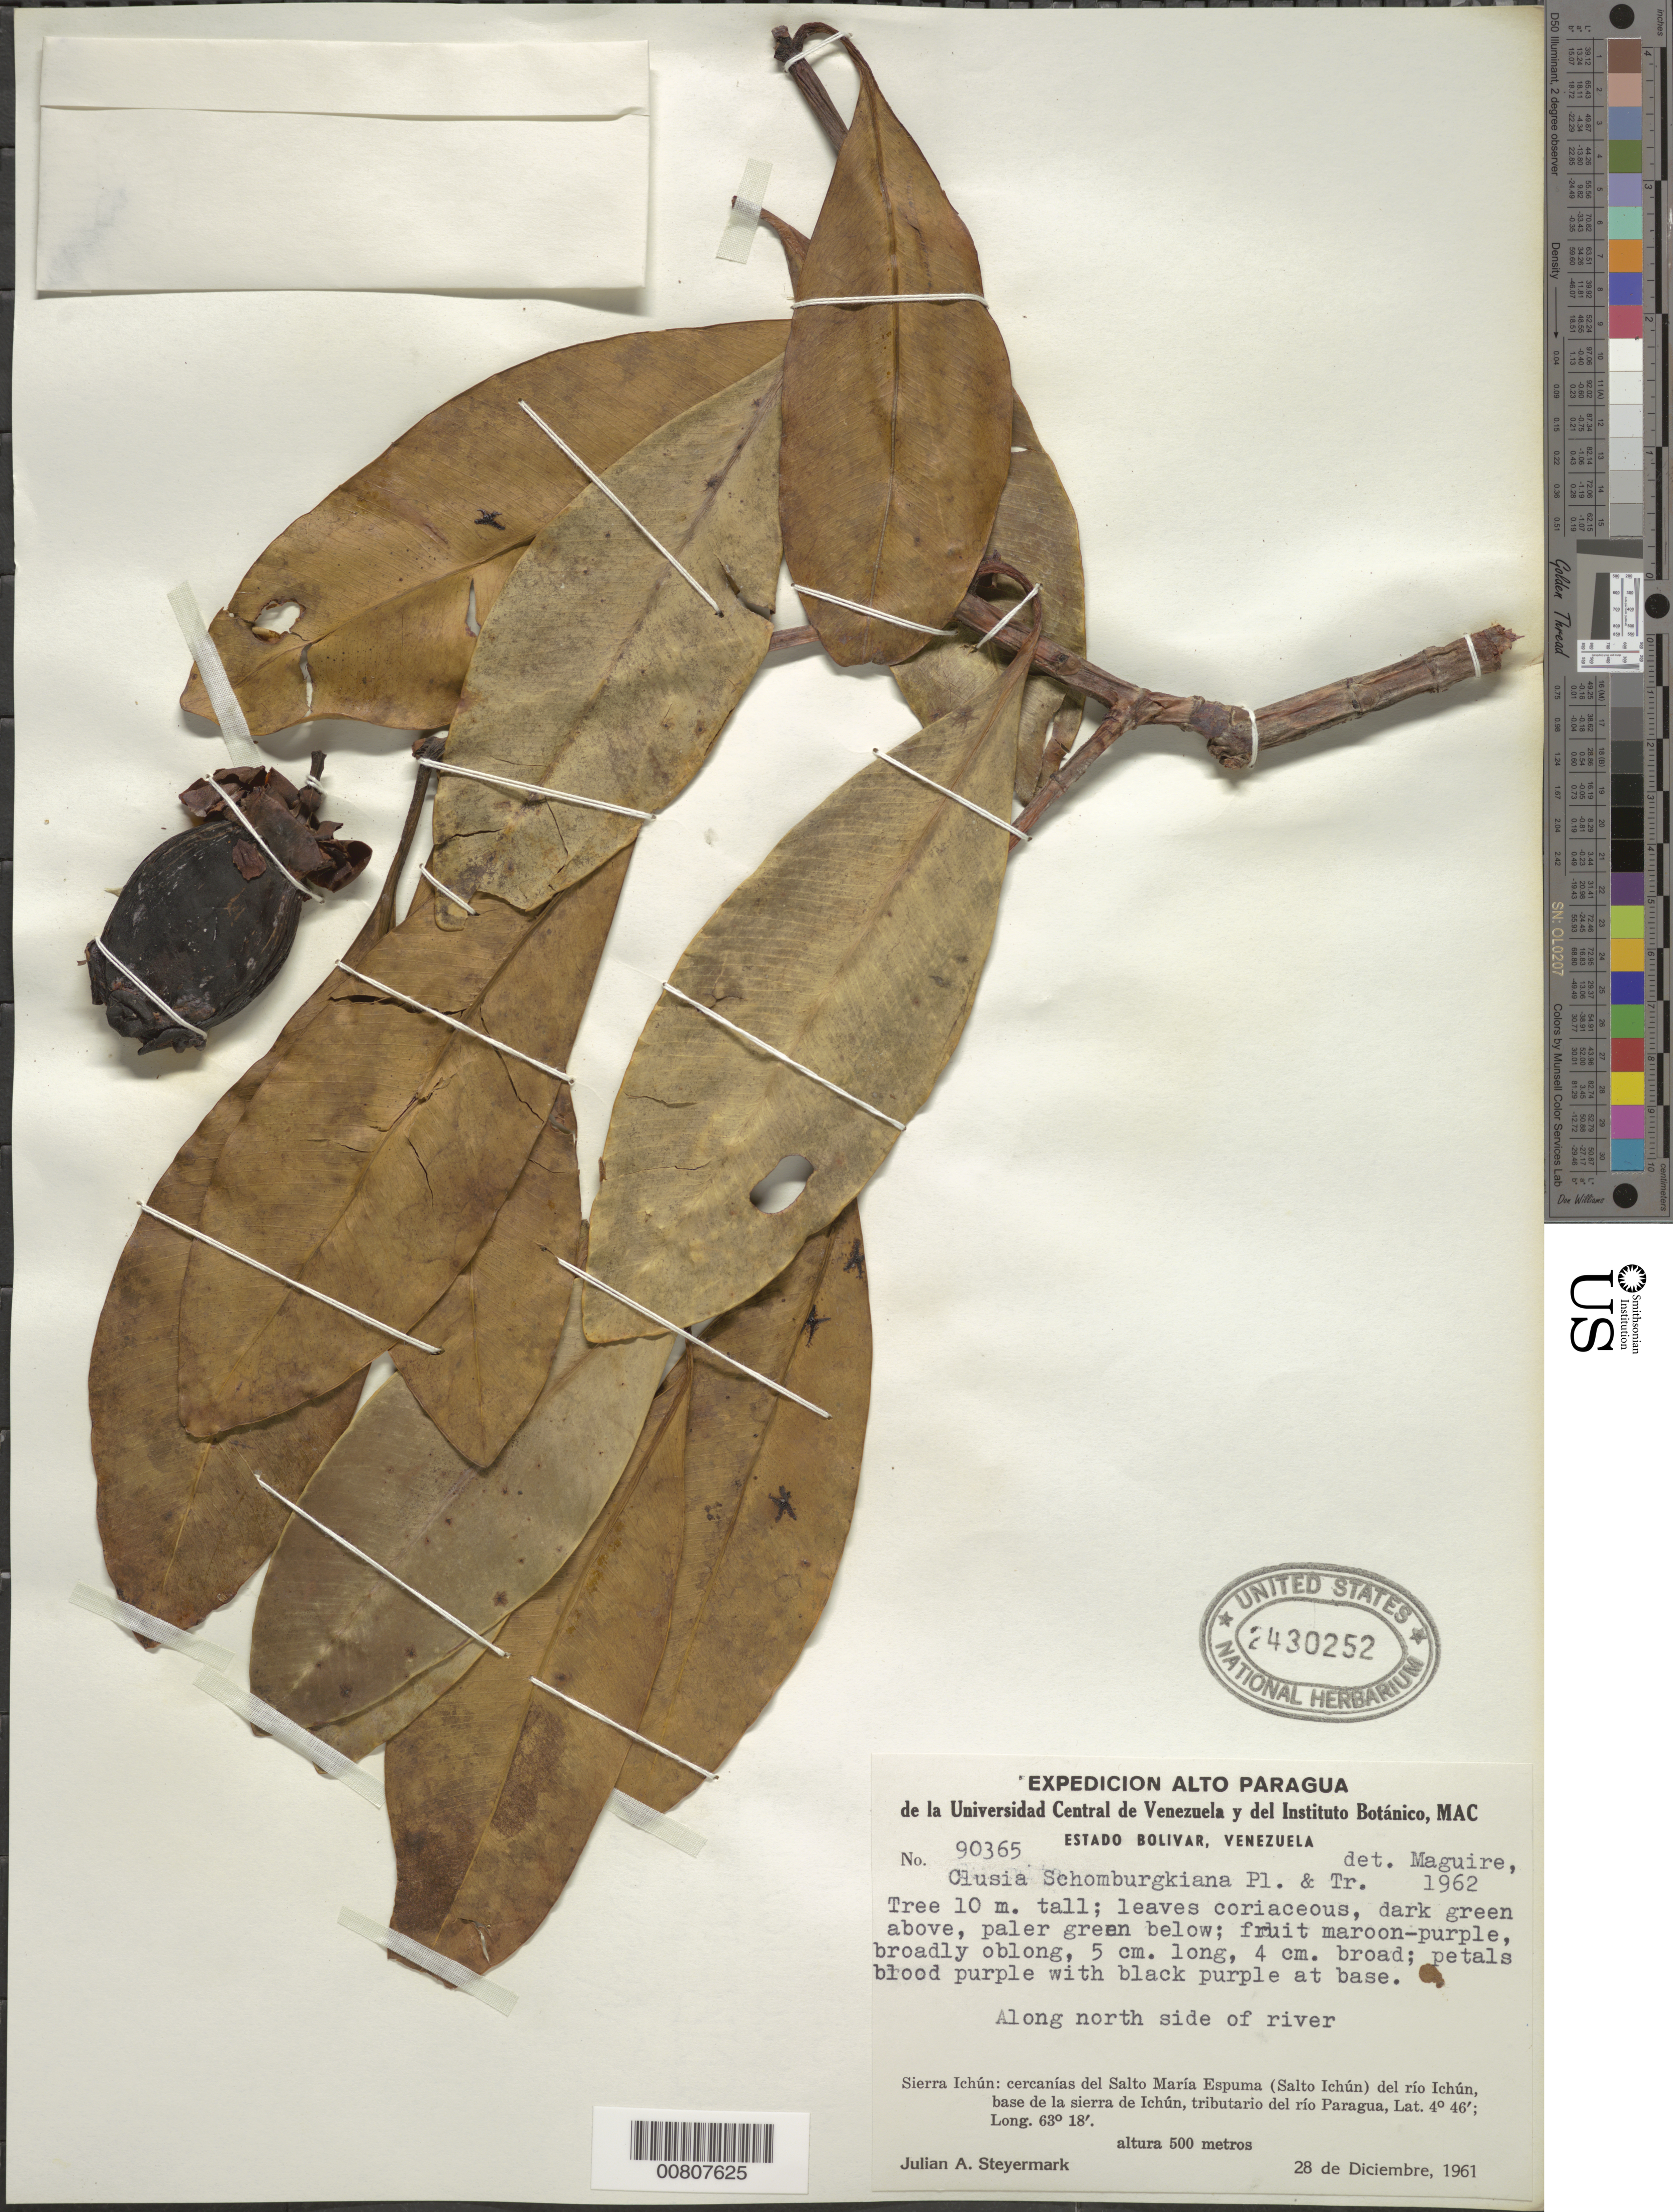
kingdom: Plantae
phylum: Tracheophyta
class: Magnoliopsida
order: Malpighiales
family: Clusiaceae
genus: Clusia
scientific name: Clusia schomburgkiana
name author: (Planch. & Triana) Benth. ex Engl.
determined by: Maguire, Bassett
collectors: J. Steyermark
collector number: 90365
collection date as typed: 28-Dec-61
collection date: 1961-12-28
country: Venezuela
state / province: Bolívar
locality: Sierra Ichún, Salto María Espuma (Salto Ichún) del Río Ichún (tributary of río Paragua), base de la sierra de Ichún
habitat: North side of river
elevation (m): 500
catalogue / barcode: US 2430252